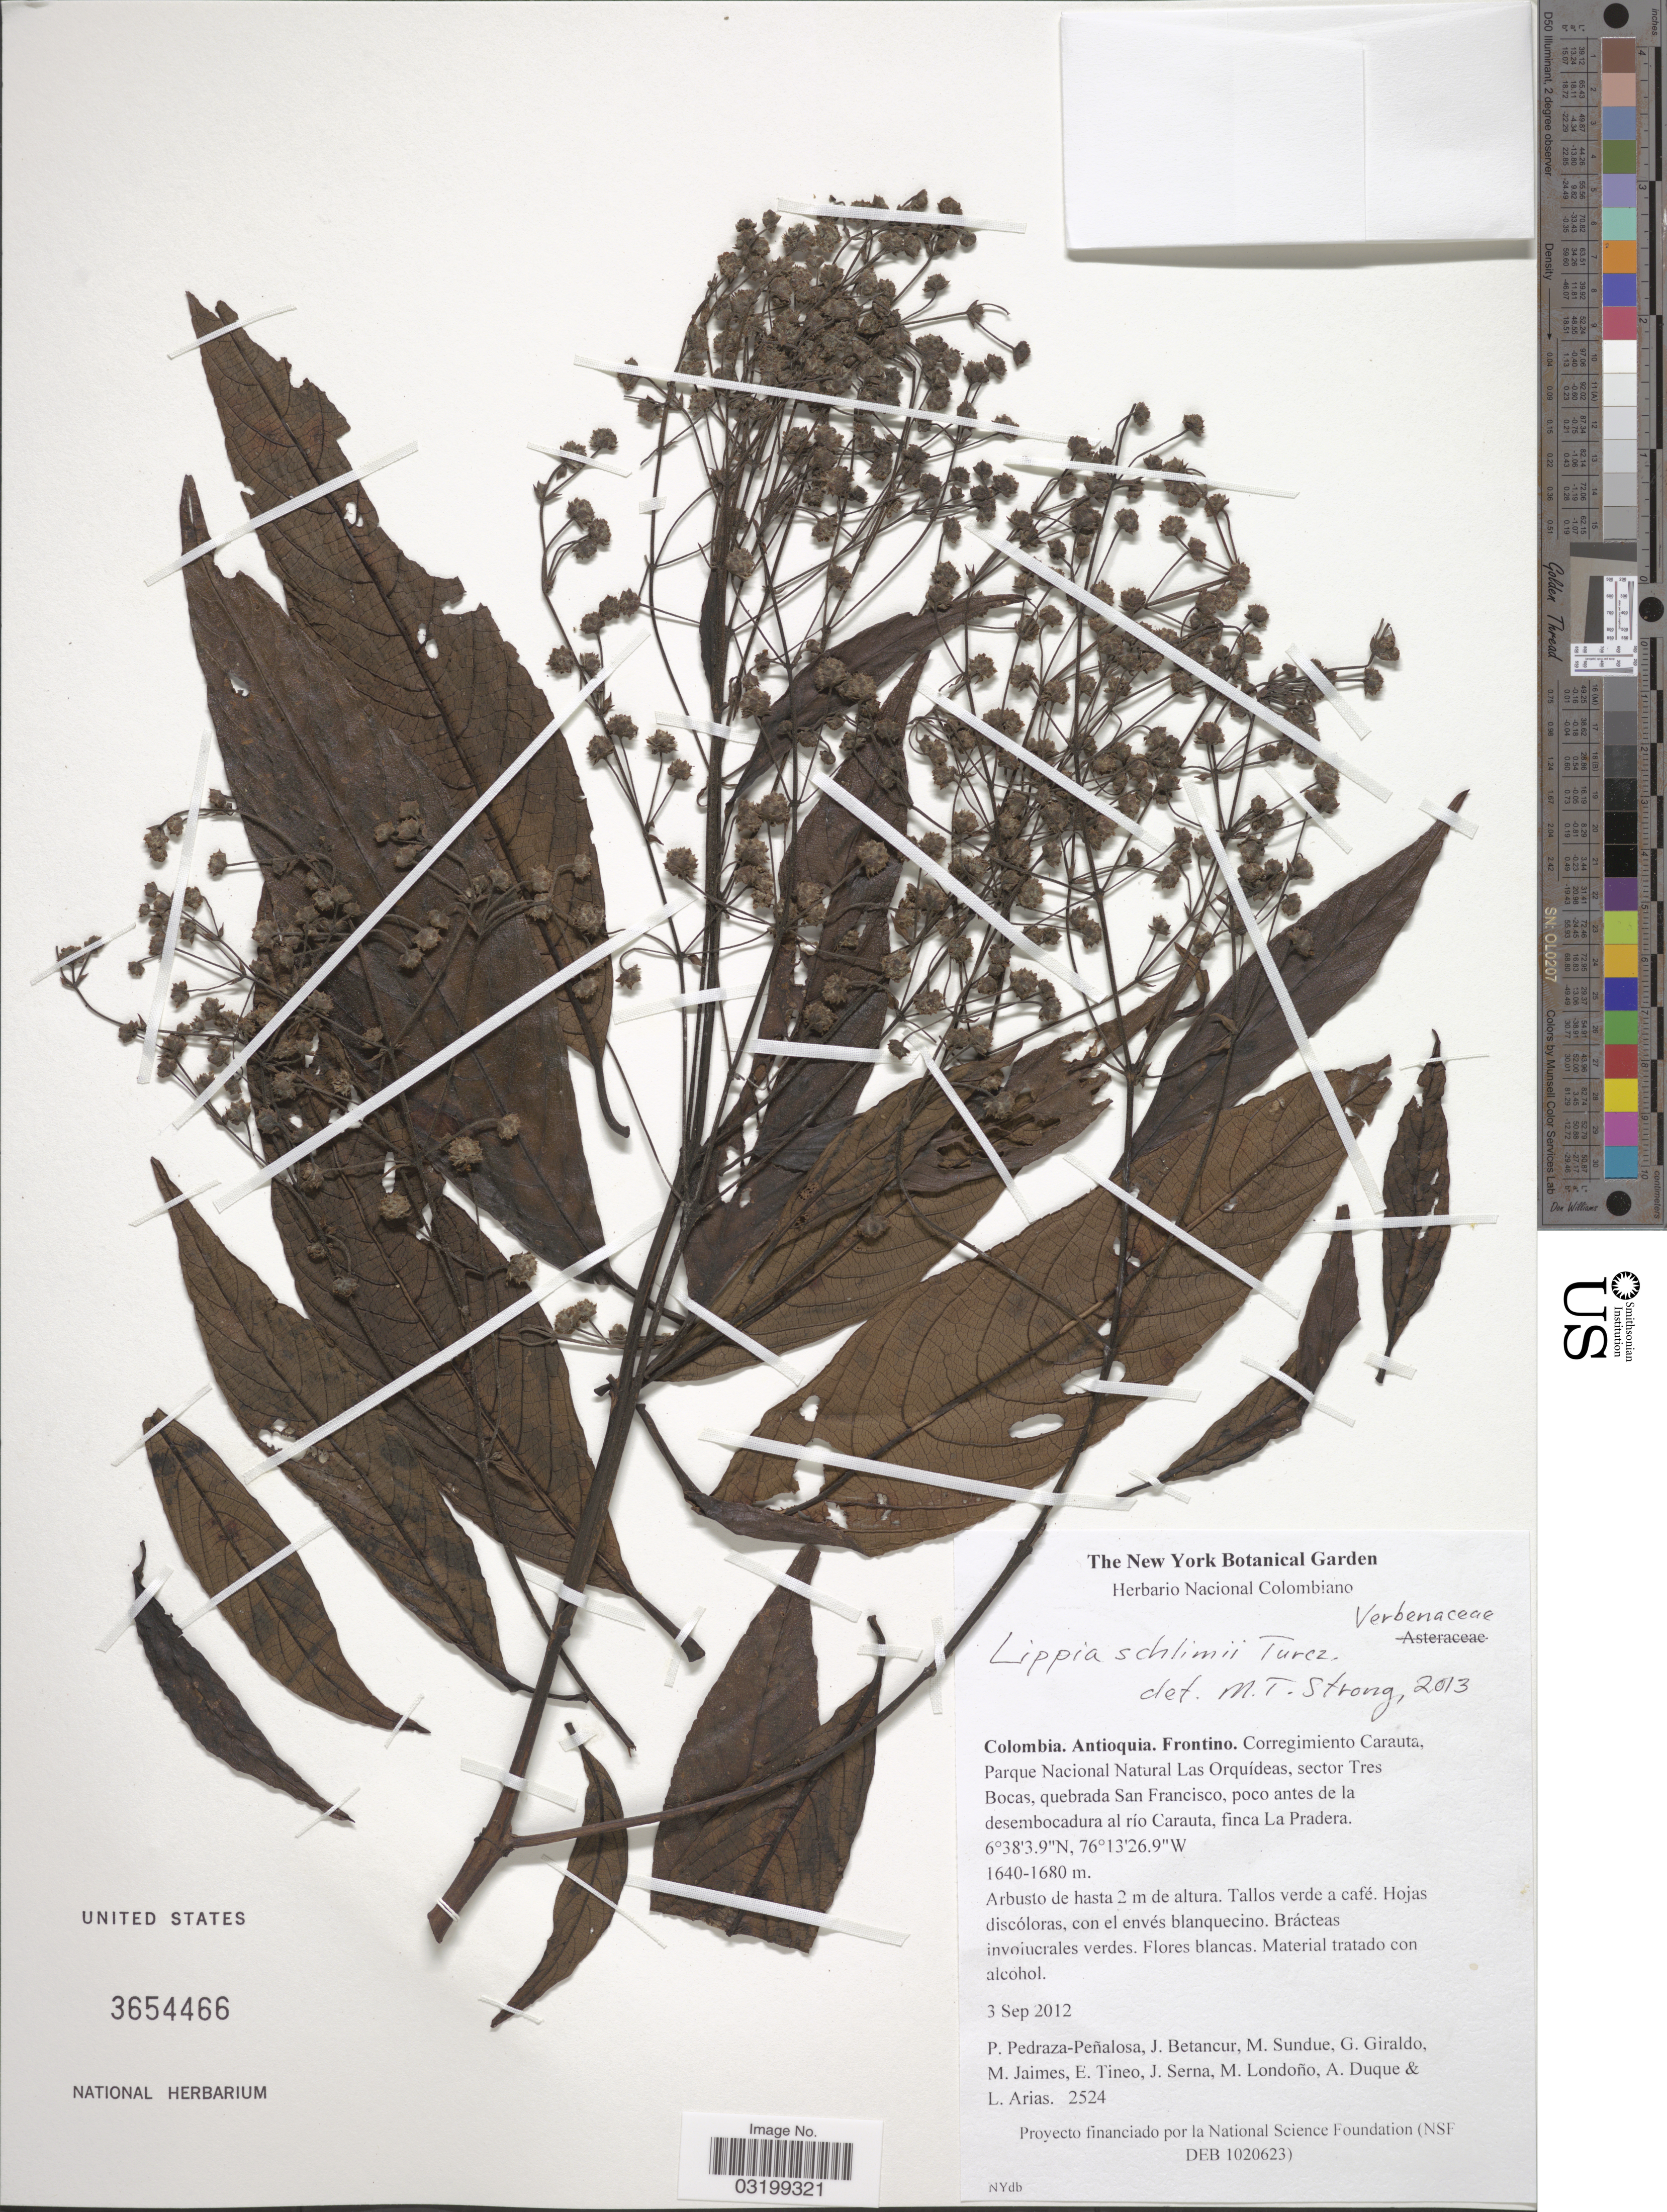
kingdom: Plantae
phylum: Tracheophyta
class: Magnoliopsida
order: Lamiales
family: Verbenaceae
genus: Lippia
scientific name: Lippia schlimii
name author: Turcz.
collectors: P. Pedraza-Peñalosa, J. Betancur, M. Sundue, G. Giraldo & et al.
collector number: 2524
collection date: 2012-09-03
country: Colombia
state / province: Antioquia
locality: Frontino. Corregimiento Carauta, Parque Nacional Natural Las Orquídeas, sector Tres Bocas, quebrada San Francisco, poco antes de la desembocadura al río Carauta, finca La Pradera.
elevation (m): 1640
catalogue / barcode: US 3654466